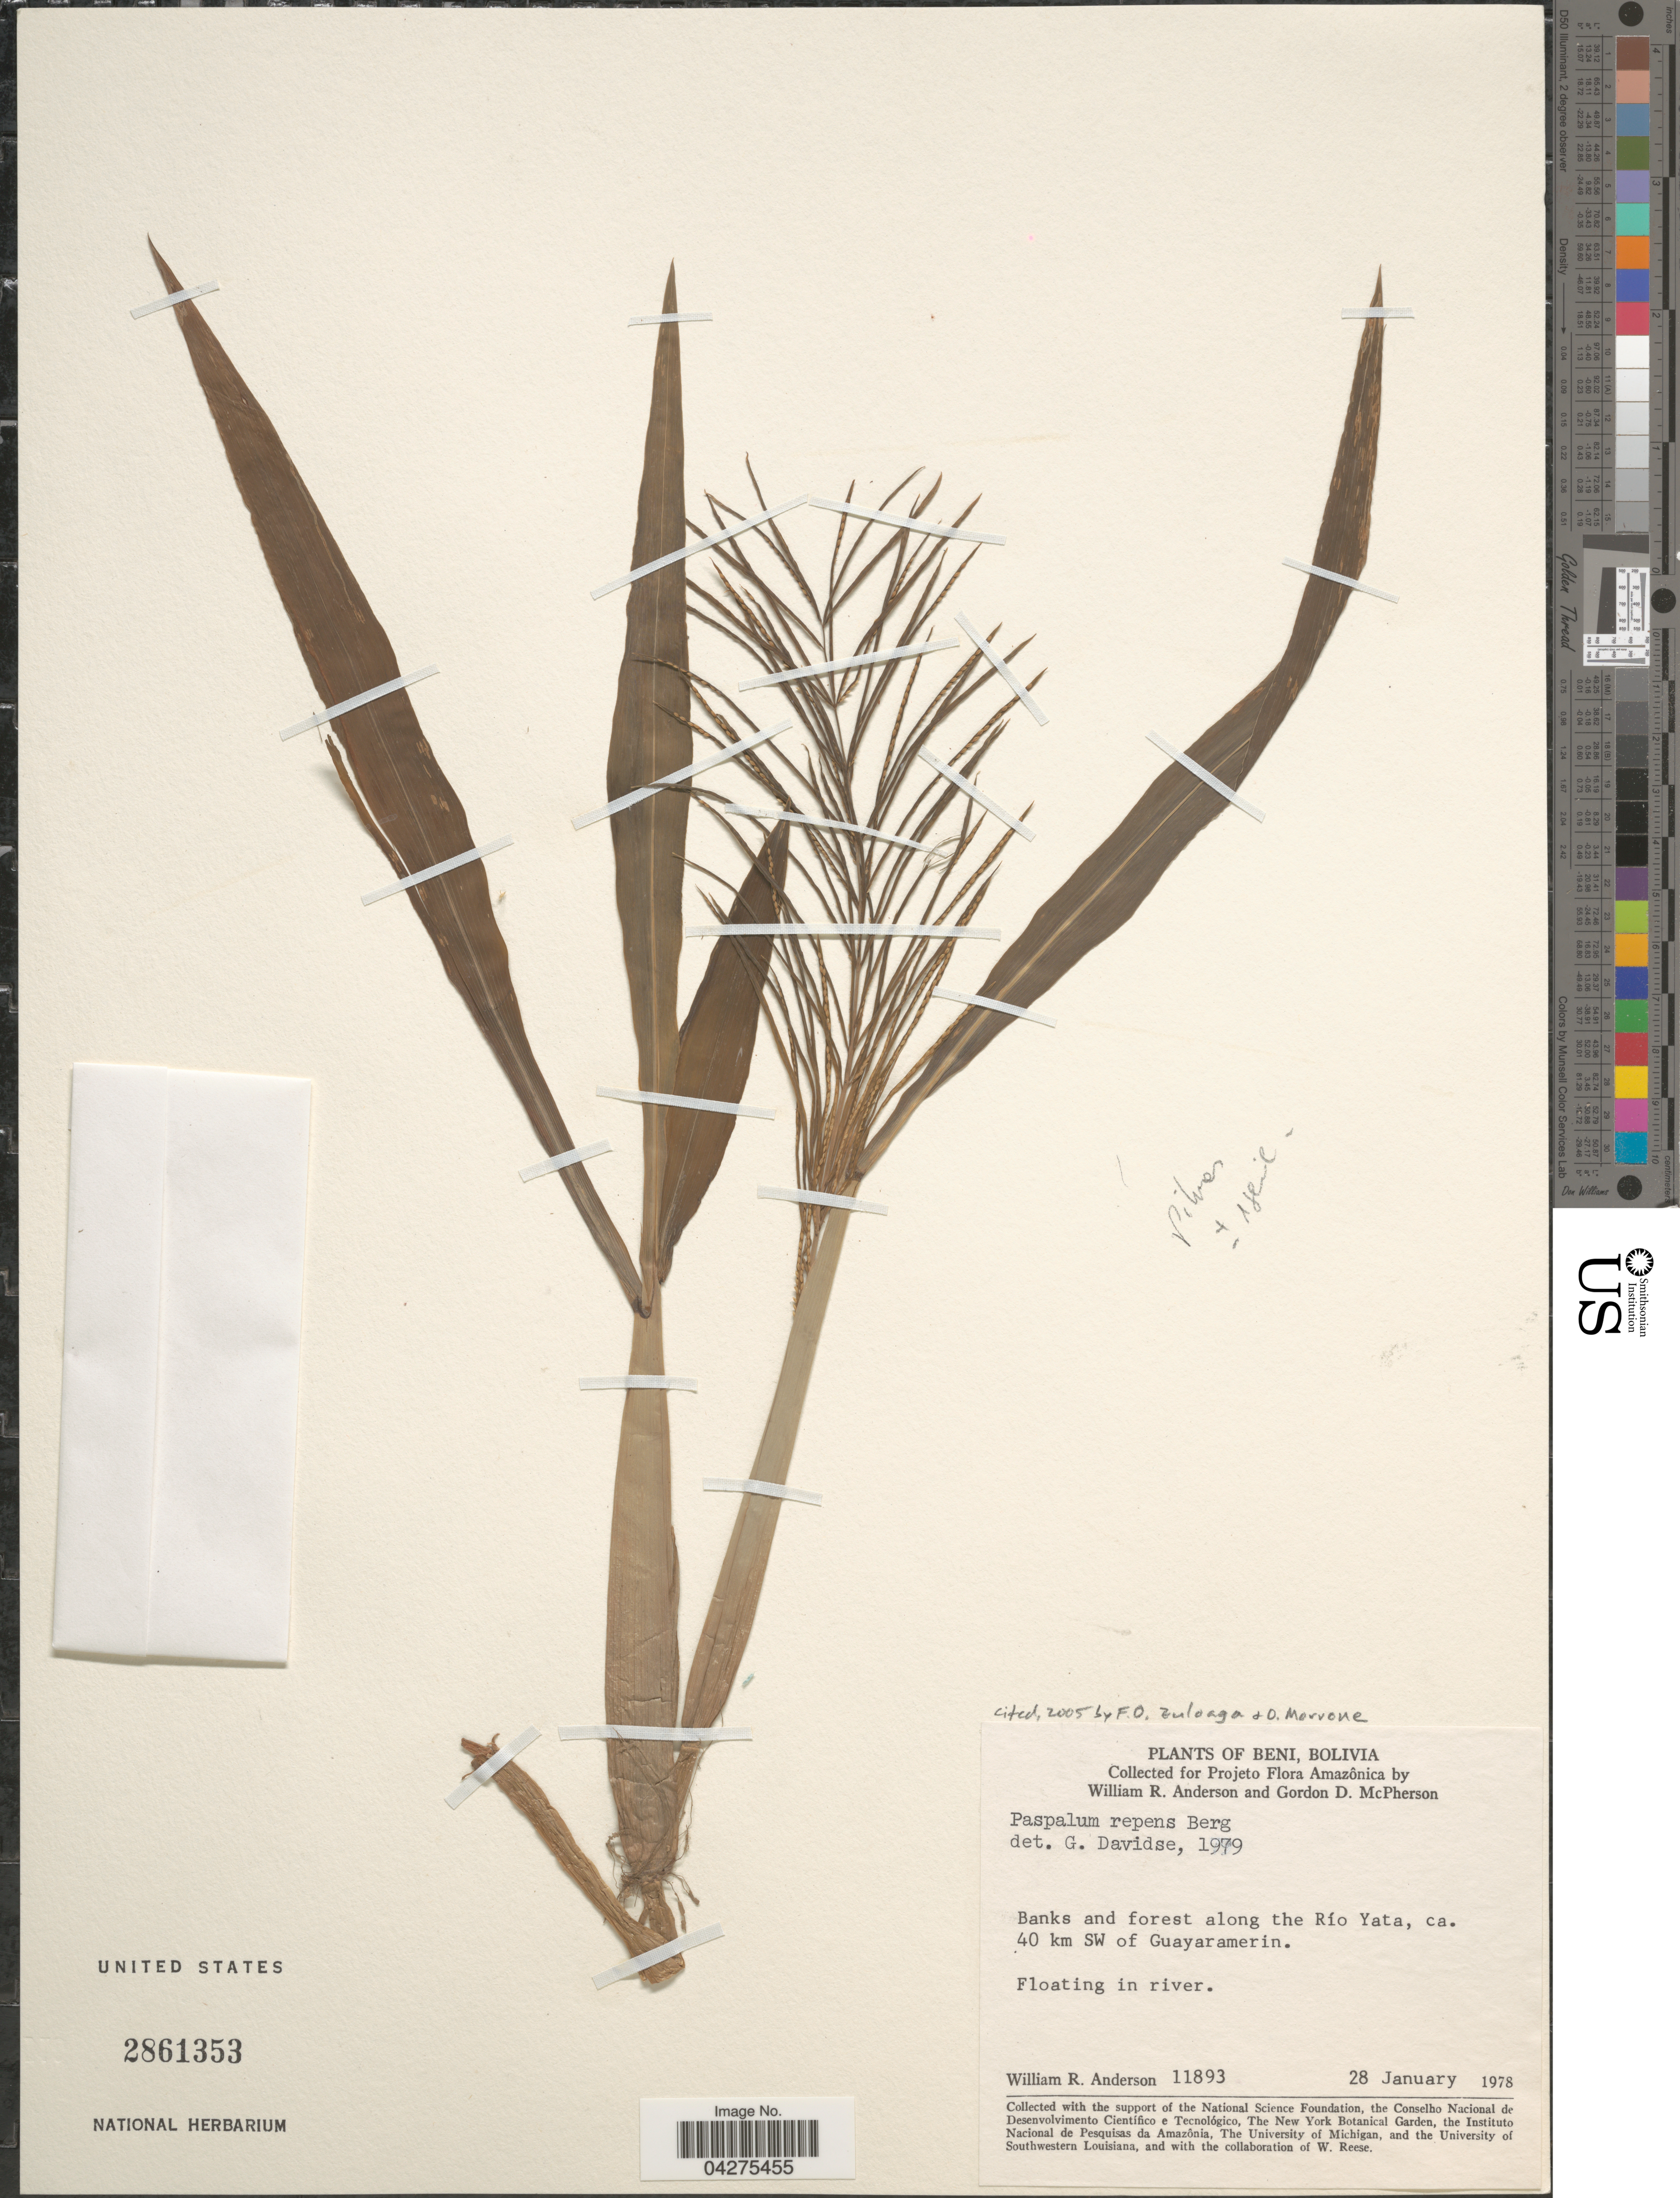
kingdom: Plantae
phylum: Tracheophyta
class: Liliopsida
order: Poales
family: Poaceae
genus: Paspalum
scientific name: Paspalum repens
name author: P.J. Bergius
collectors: W. R. Anderson & G. McPherson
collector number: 11893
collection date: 1978-01-28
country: Bolivia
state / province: Beni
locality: Banks and forest along the Río Yata, ca. 40 km SW of Guayaramerin.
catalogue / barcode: US 2861353